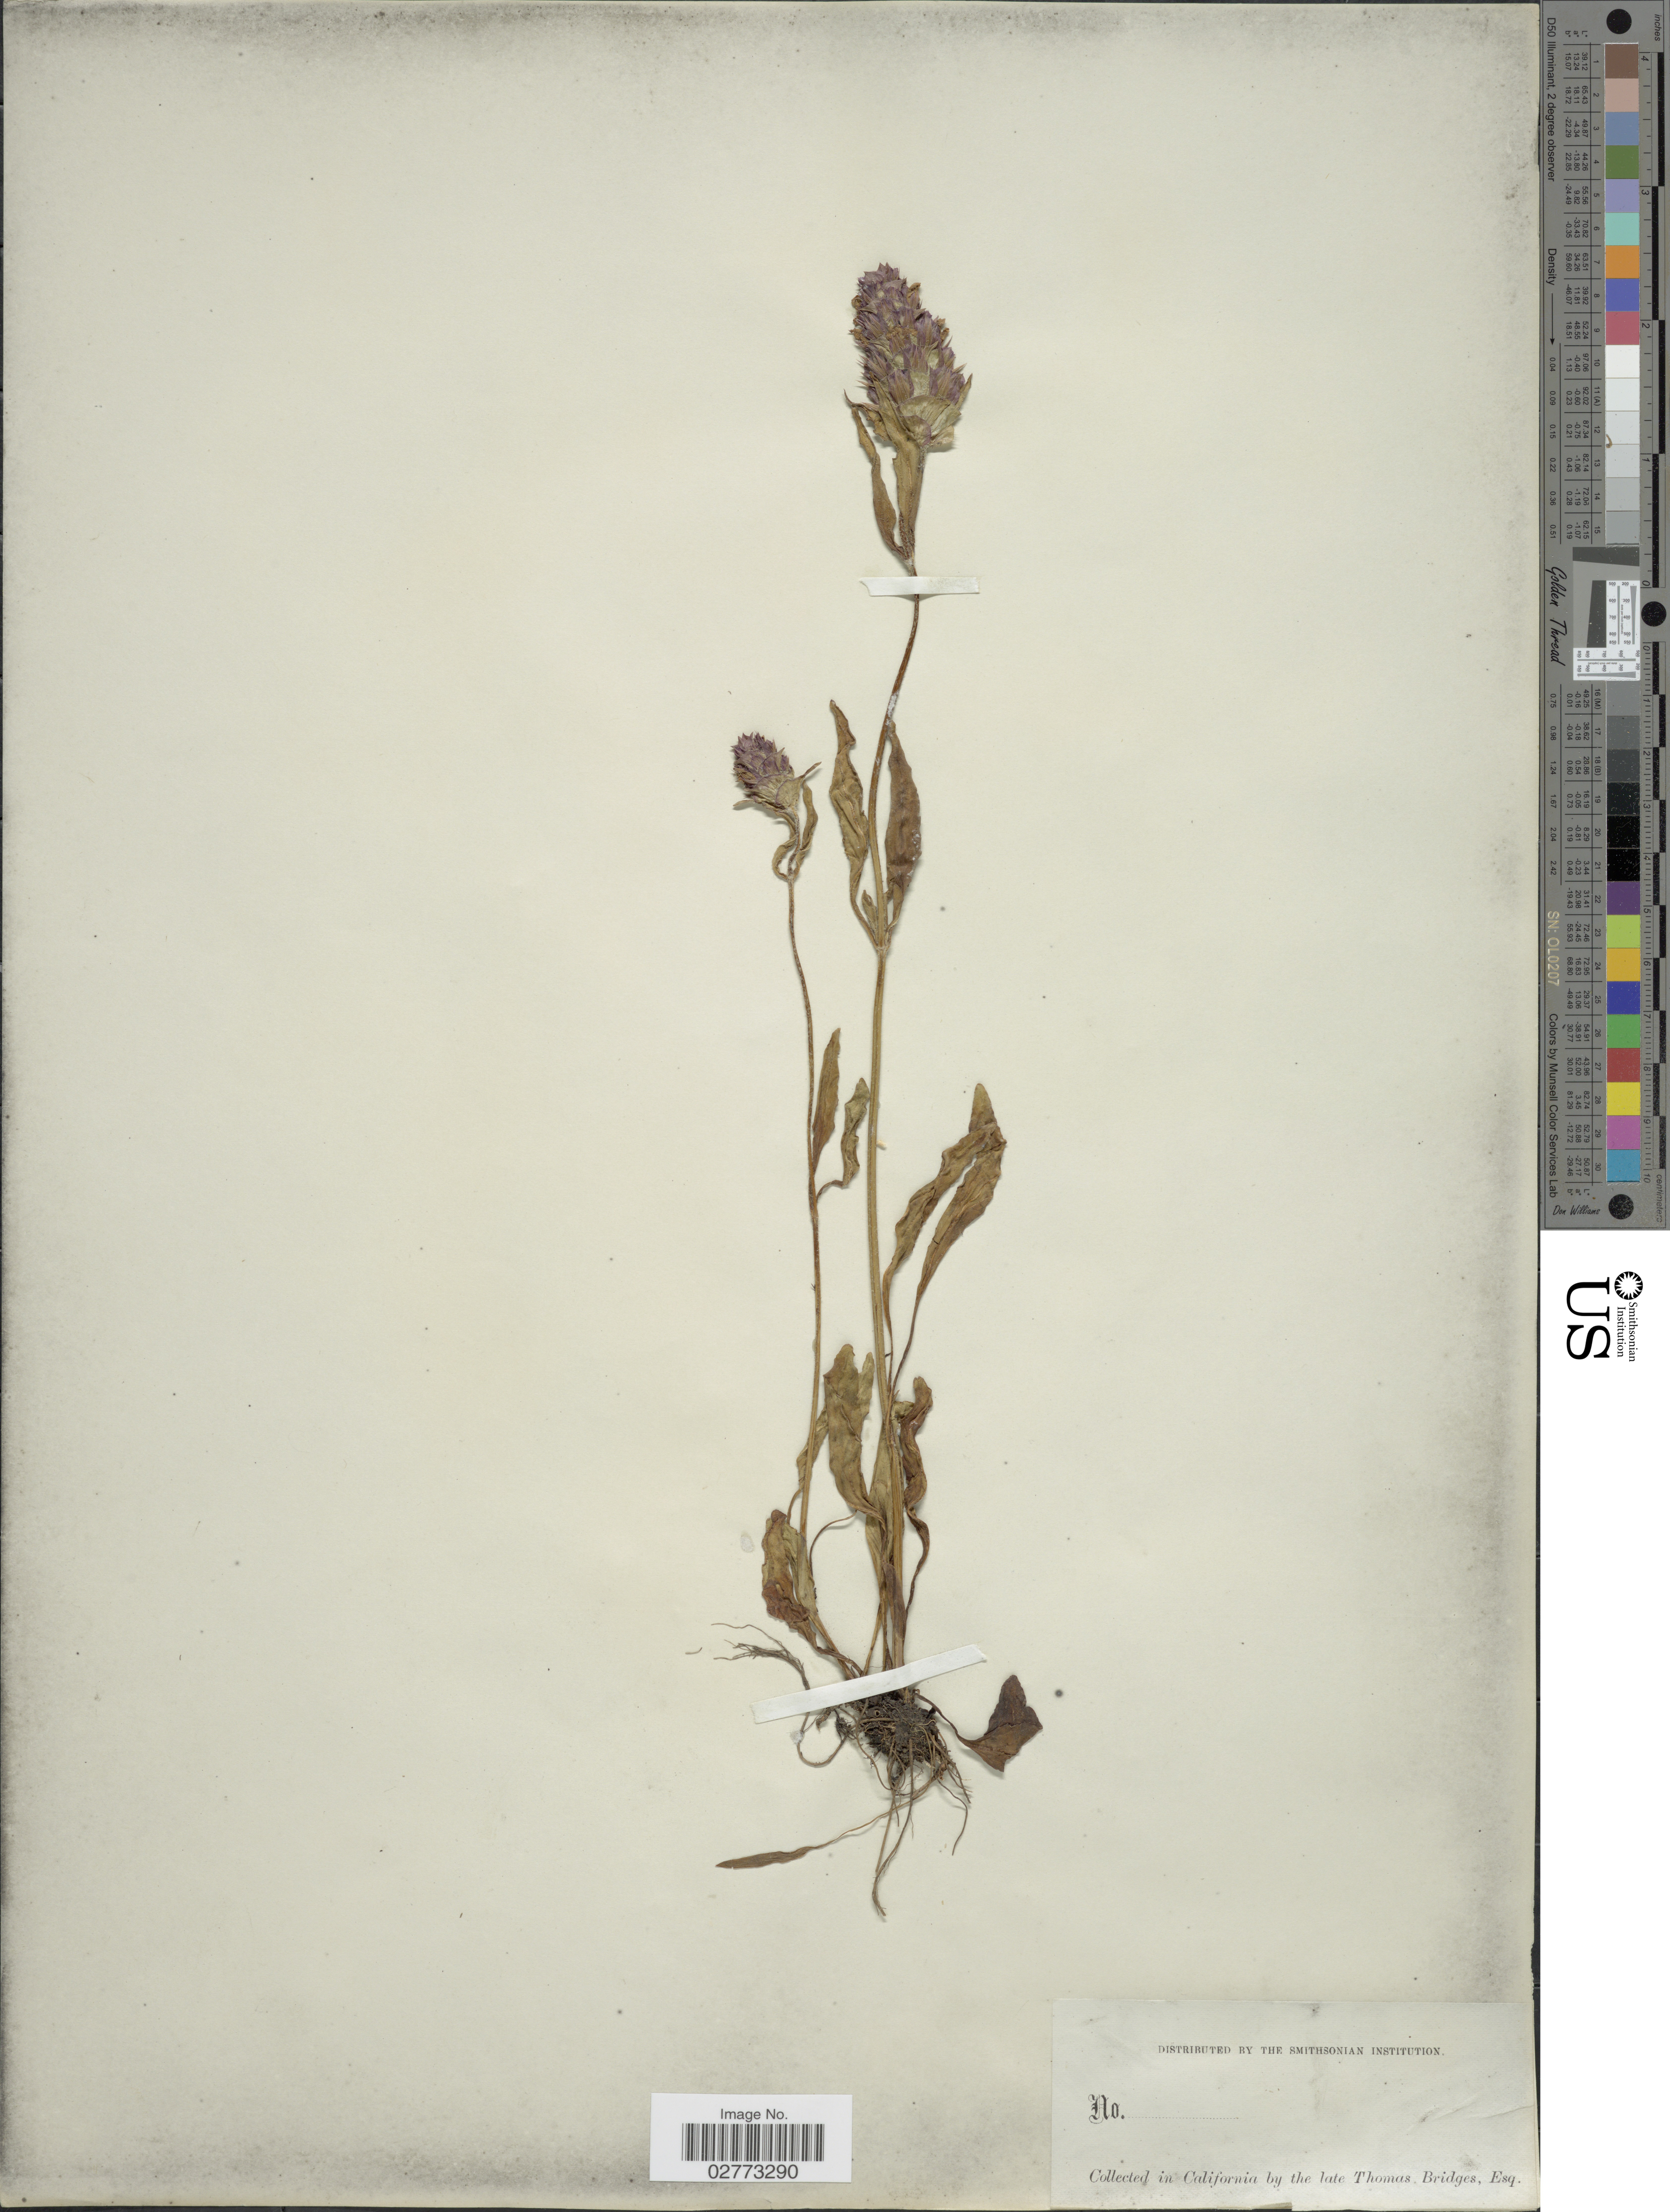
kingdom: Plantae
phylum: Tracheophyta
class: Magnoliopsida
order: Lamiales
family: Lamiaceae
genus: Prunella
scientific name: Prunella vulgaris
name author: L.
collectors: T. Bridges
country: United States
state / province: California